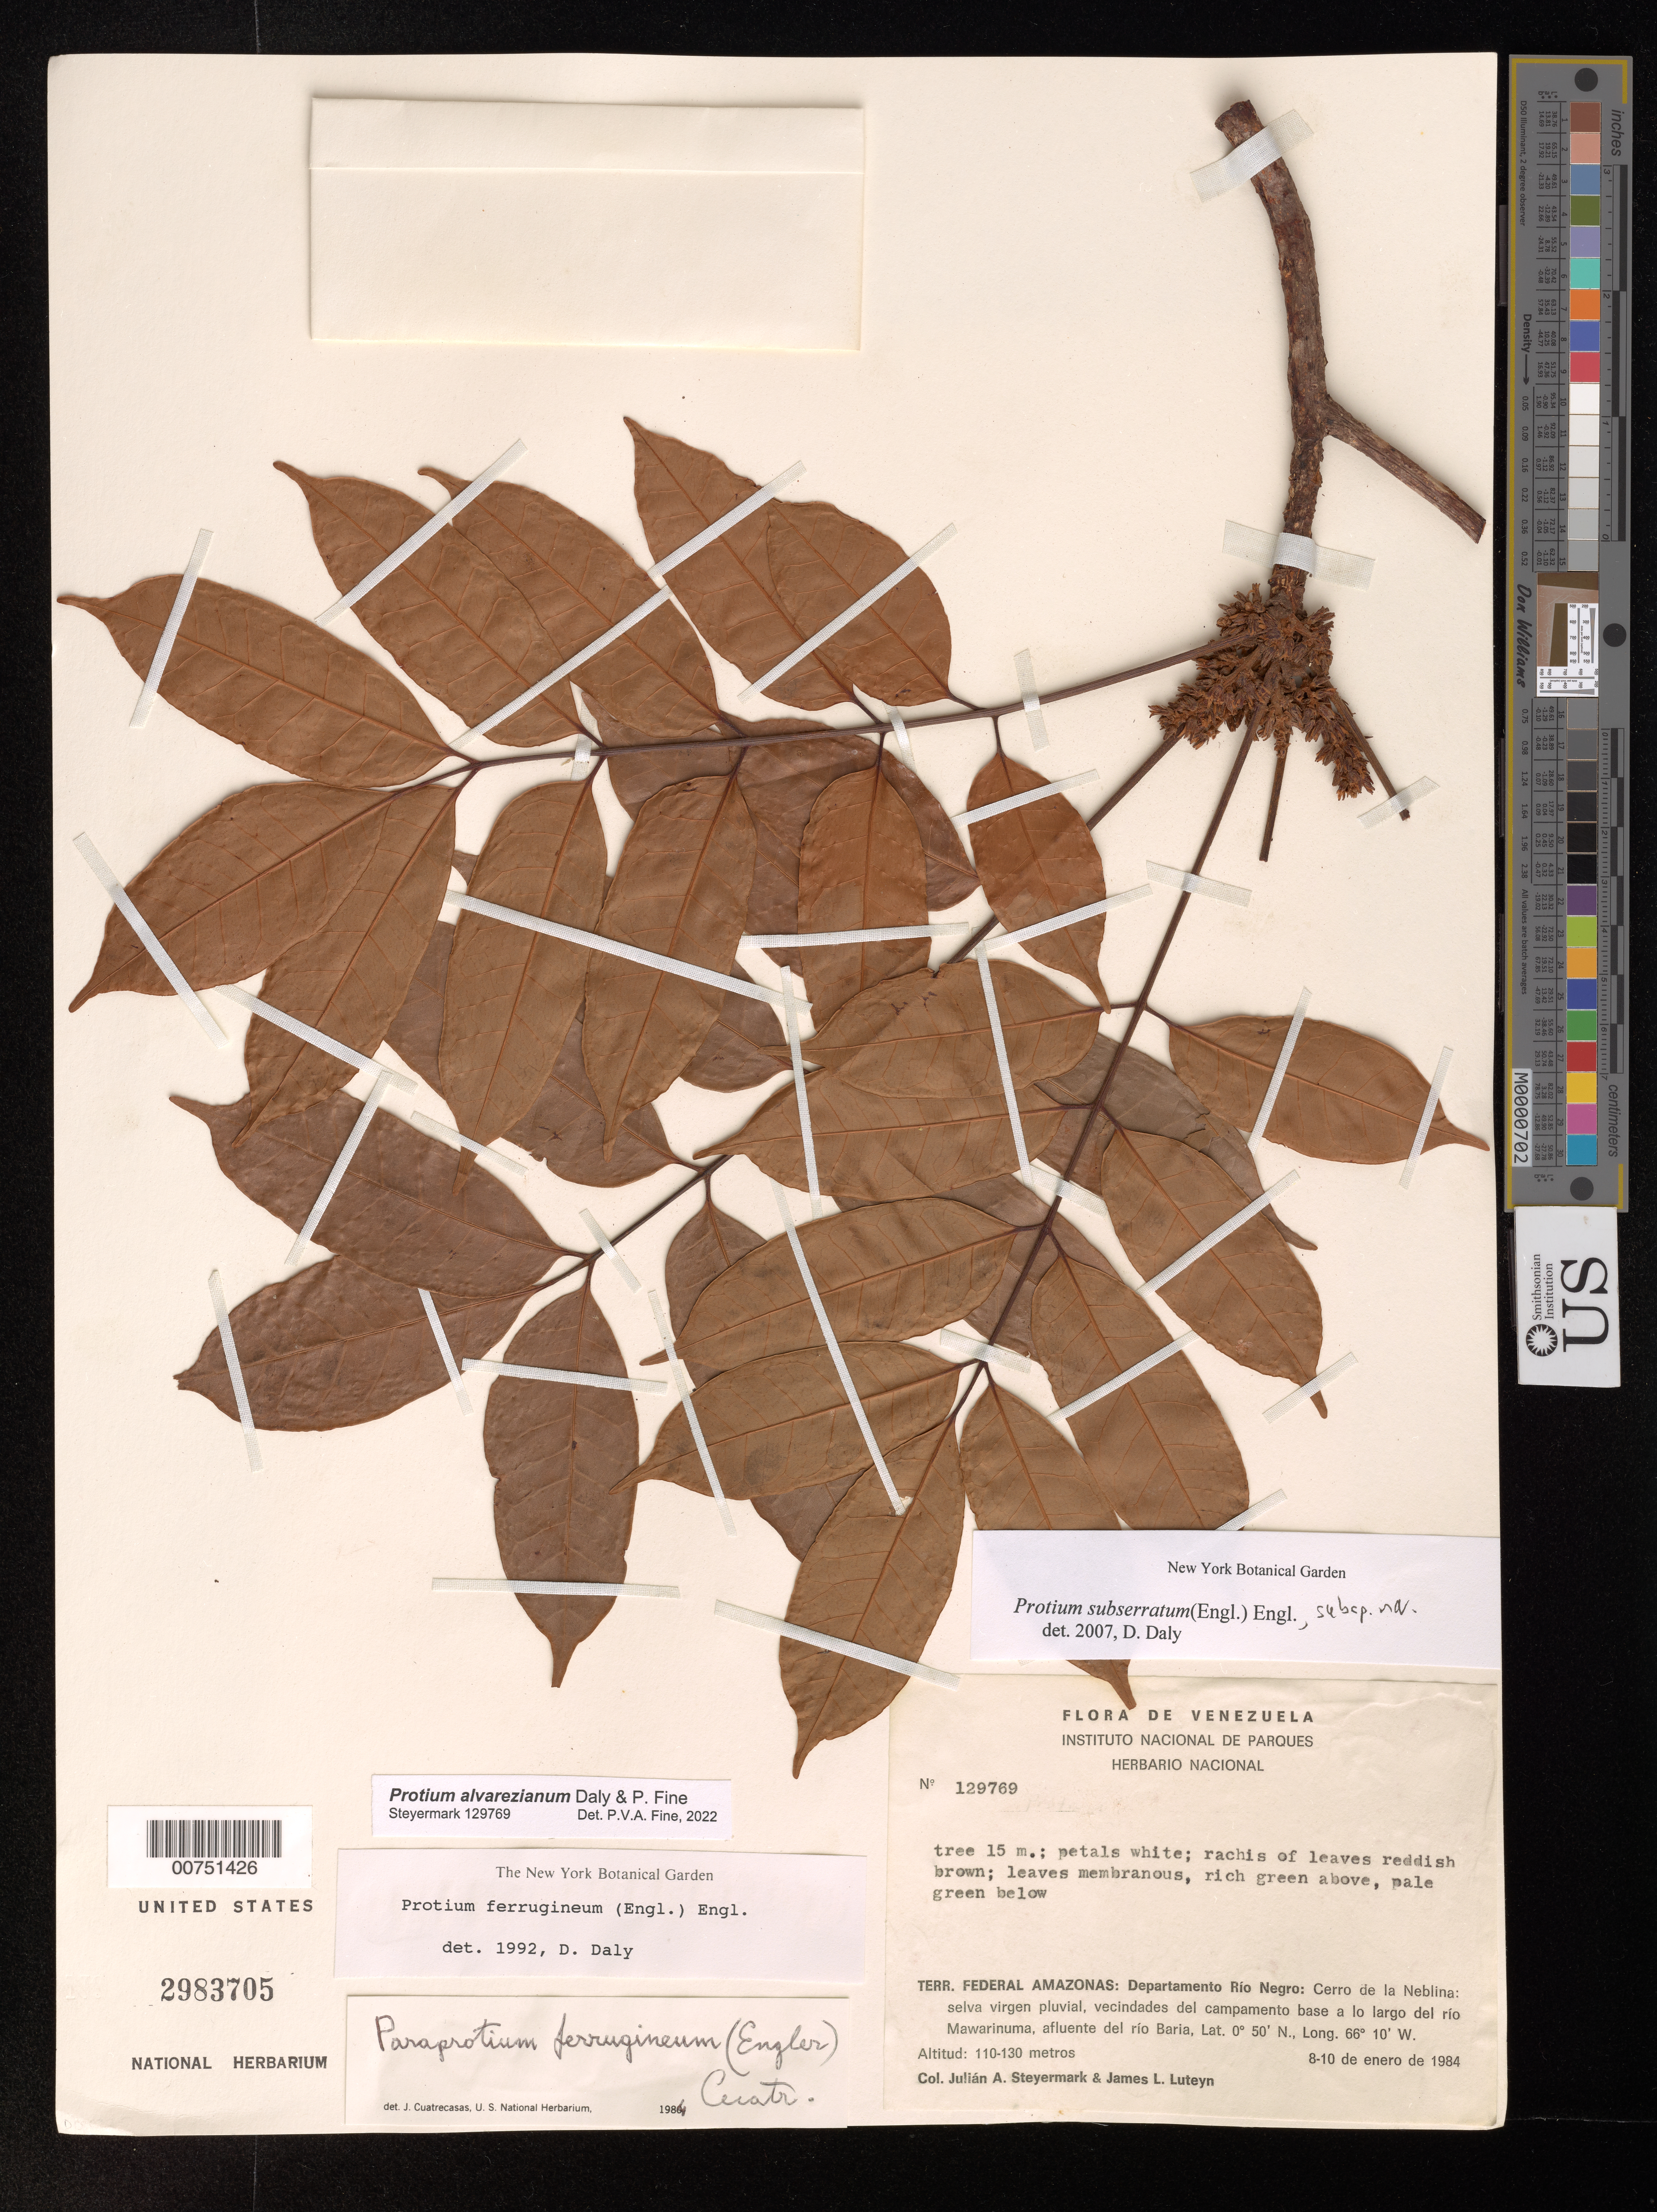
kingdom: Plantae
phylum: Tracheophyta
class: Magnoliopsida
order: Sapindales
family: Burseraceae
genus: Protium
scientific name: Protium alvarezianum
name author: Daly & P. Fine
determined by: Fine, P. V. A.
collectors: J. Steyermark & J. L. Luteyn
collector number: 129769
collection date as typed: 8-Jan-84 to 10-Jan-84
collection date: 1984-01-08/1984-01-10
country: Venezuela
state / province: Amazonas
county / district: Río Negro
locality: Cerro de la Neblina, vecindads del campamento base a lo largo del Río Mawarinuma, afluente del río Barío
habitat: Selva virgen pluvial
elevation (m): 110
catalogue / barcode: US 2983705